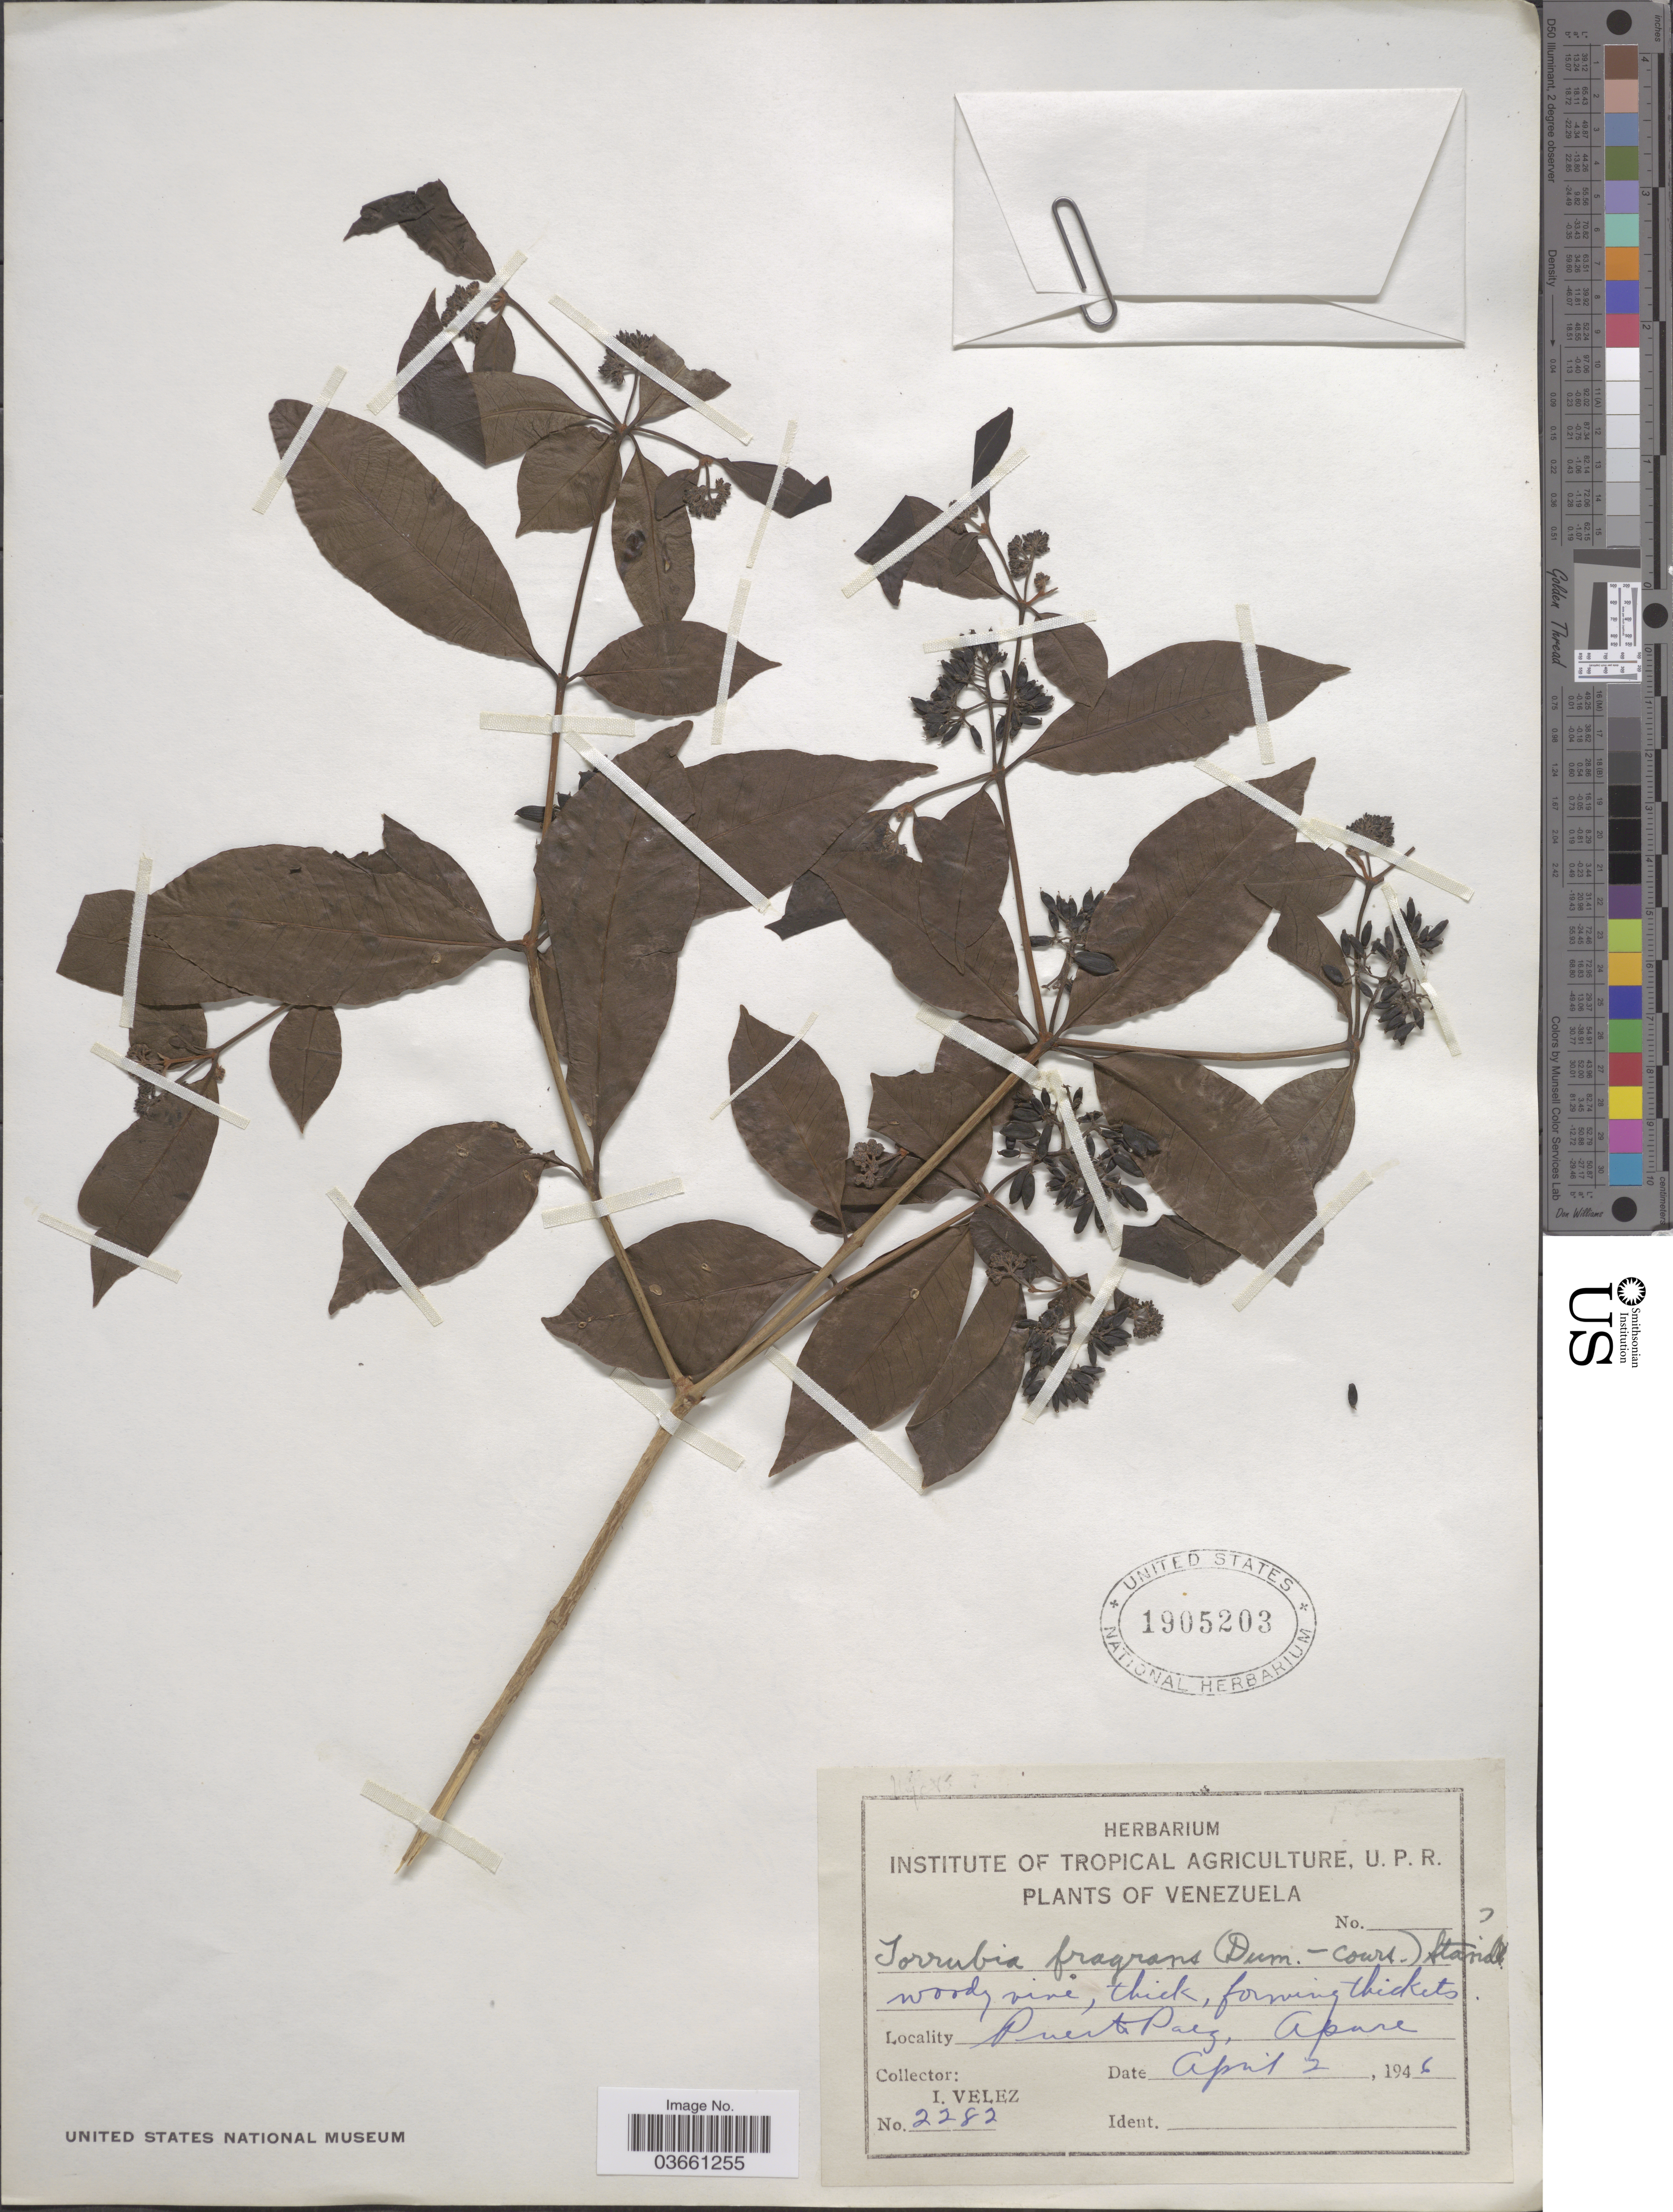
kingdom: Plantae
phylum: Tracheophyta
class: Magnoliopsida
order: Caryophyllales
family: Nyctaginaceae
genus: Guapira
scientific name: Guapira fragrans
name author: (Dum. Cours.) Little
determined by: Strong, Mark T., (BOT), Smithsonian Institution - National Museum of Natural History (UNITED STATES)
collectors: I. Velez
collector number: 2282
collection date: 1946-04-02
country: Venezuela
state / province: Apure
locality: Puerto Paez.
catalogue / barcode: US 1905203